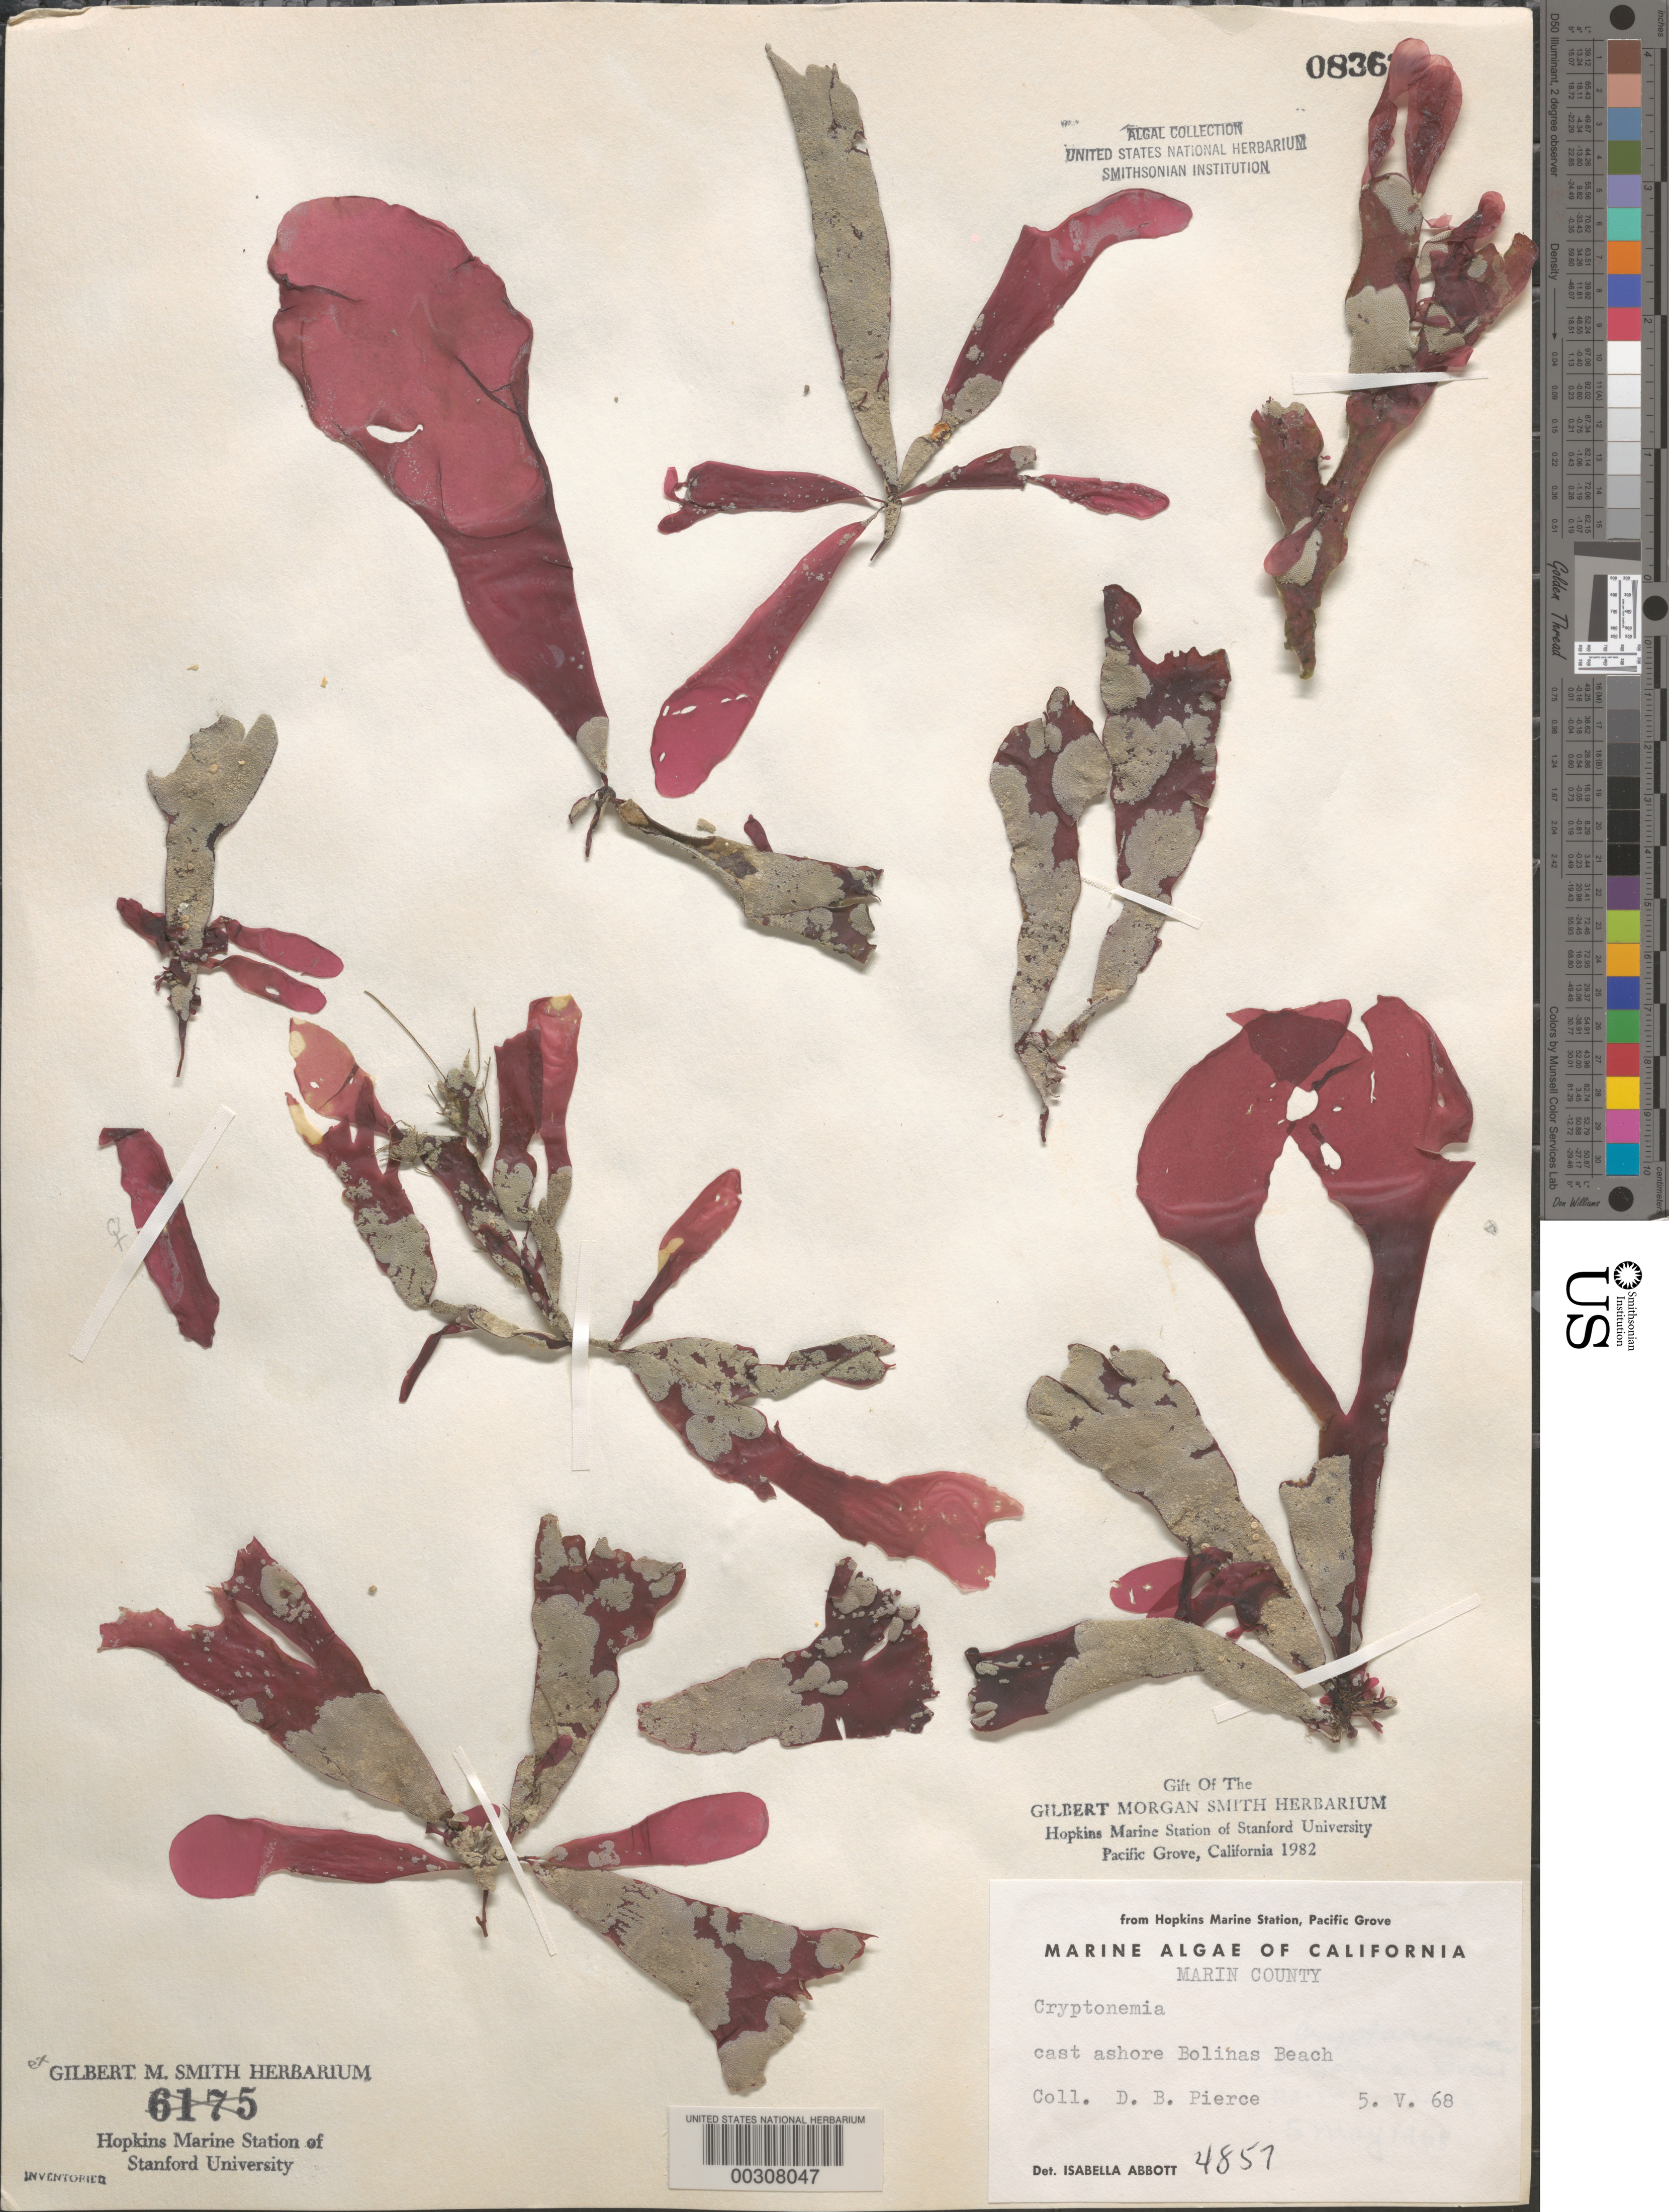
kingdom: Plantae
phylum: Rhodophyta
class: Florideophyceae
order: Halymeniales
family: Halymeniaceae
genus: Cryptonemia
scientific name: Cryptonemia sp.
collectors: D. Pierce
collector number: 4857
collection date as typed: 5 May 68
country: United States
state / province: California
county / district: Marin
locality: Marin County. Cast ashore Bolinas Beach.